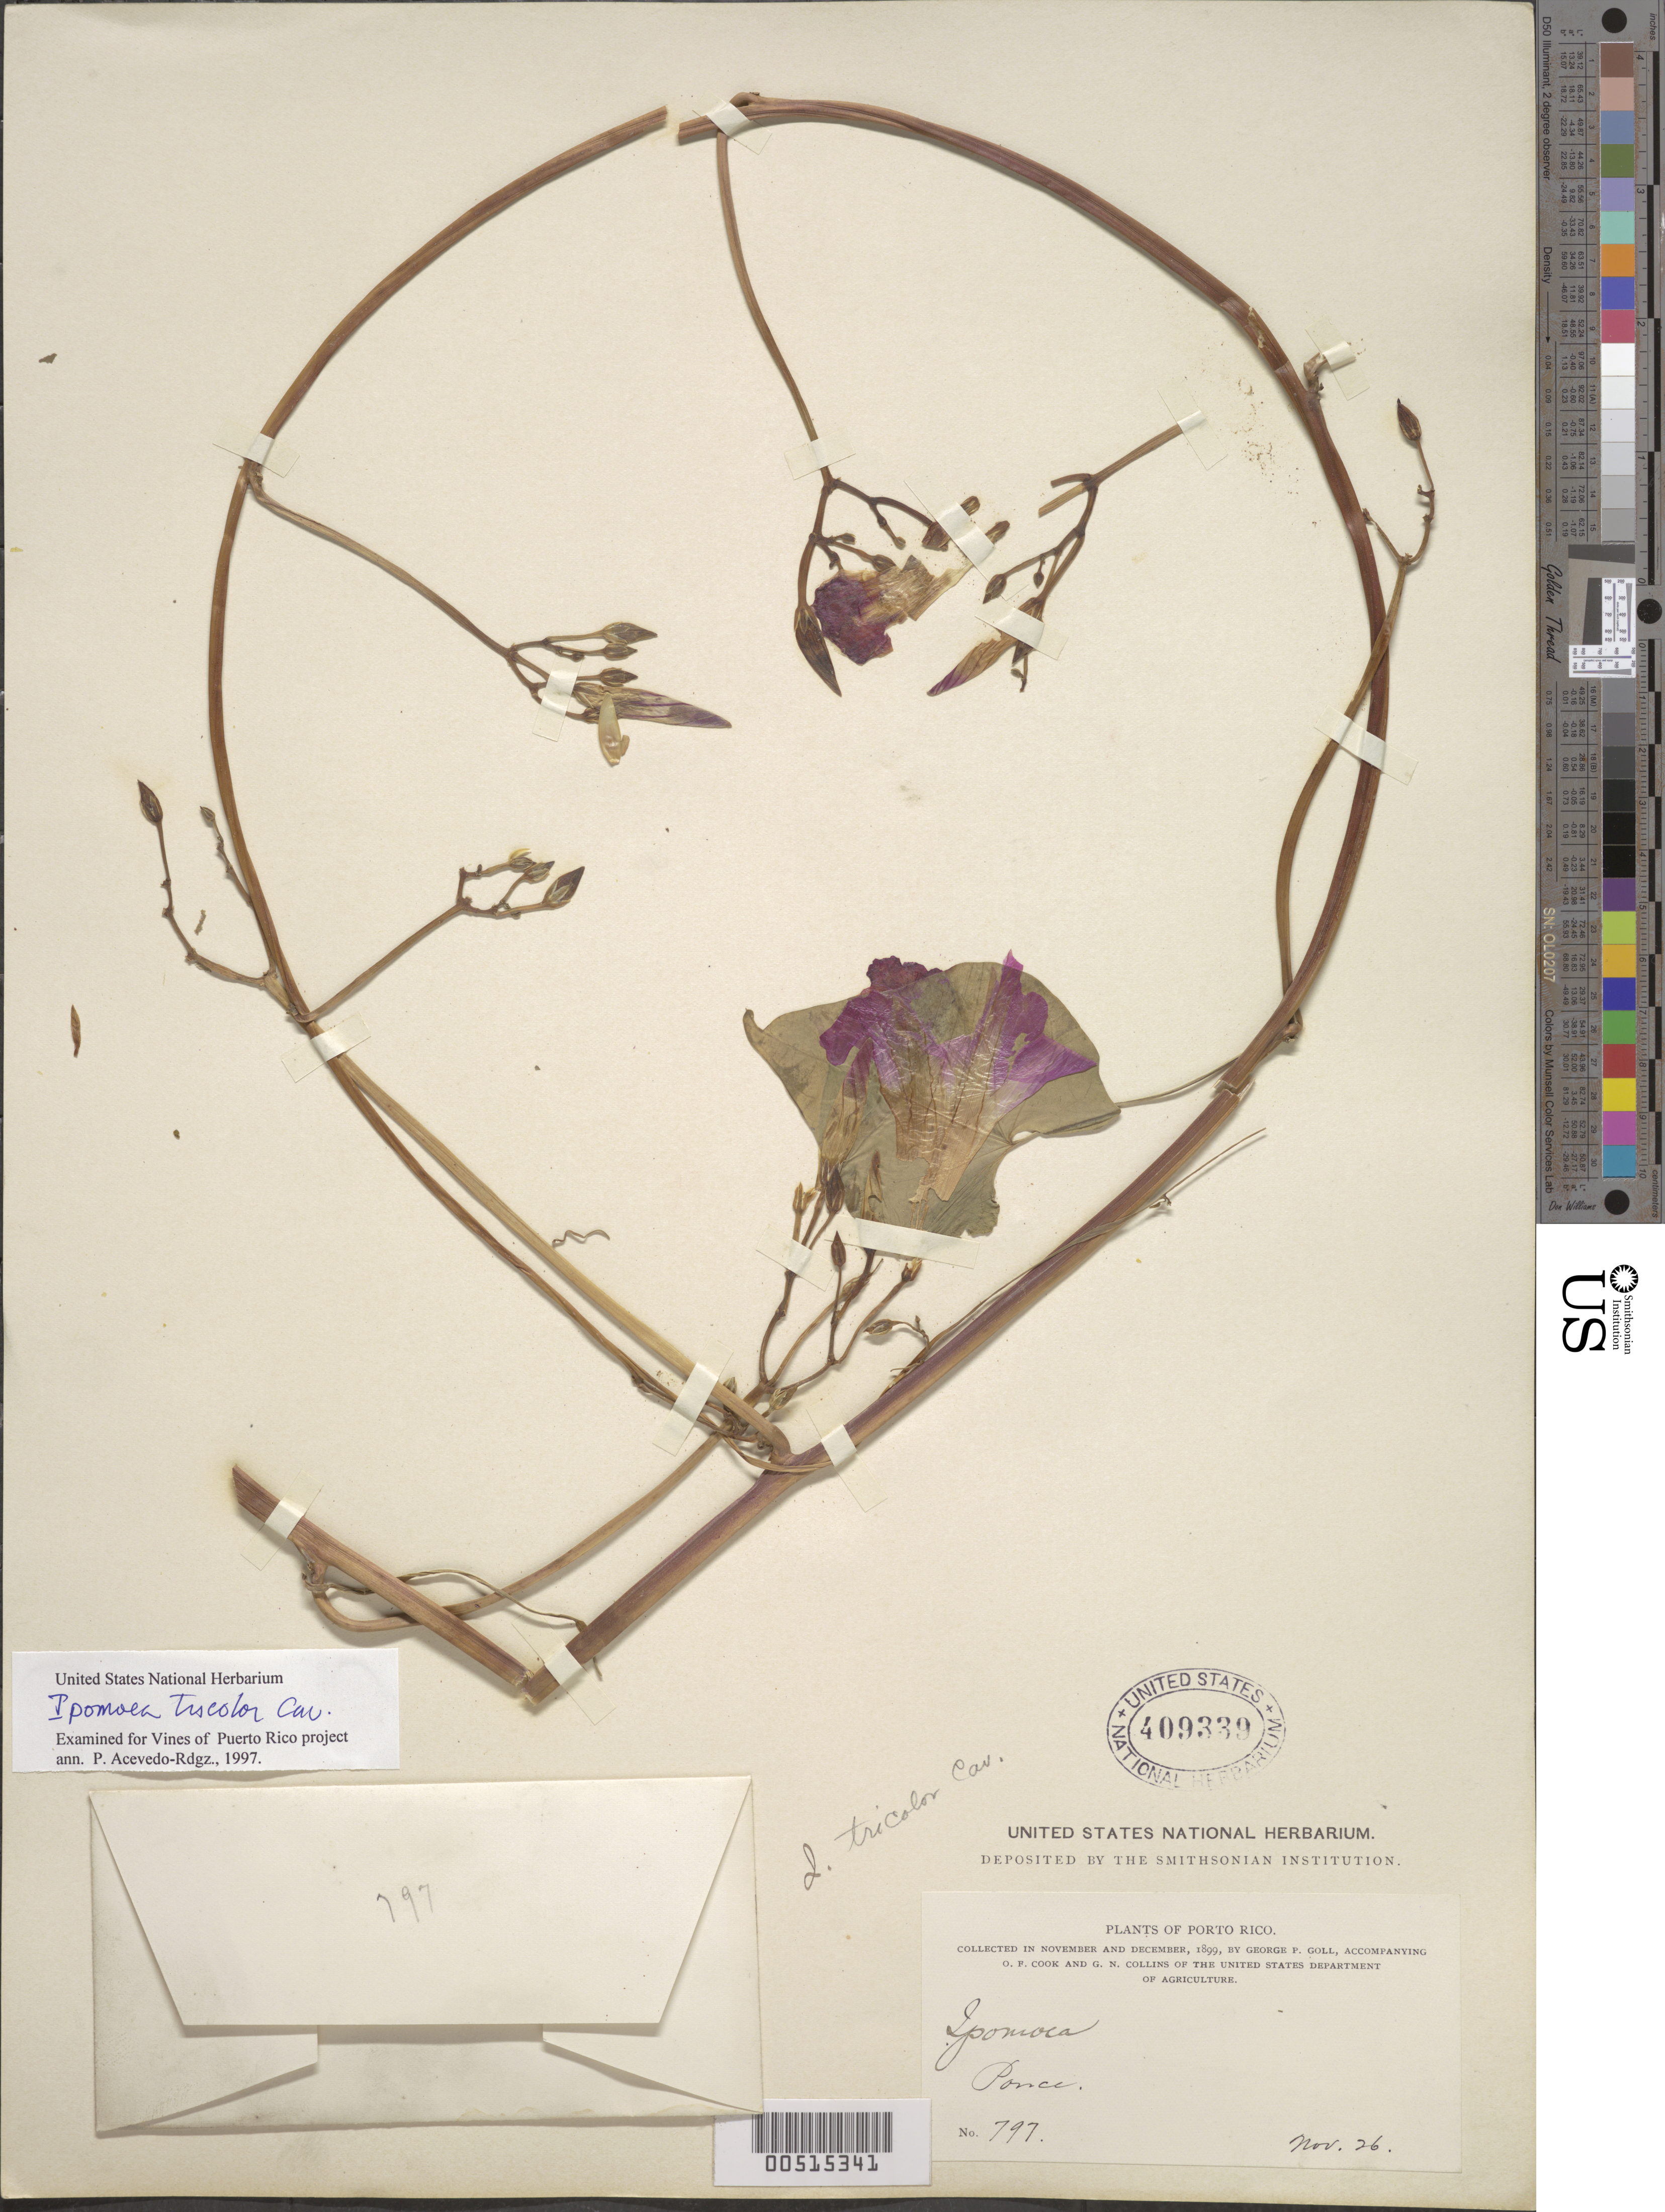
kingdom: Plantae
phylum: Tracheophyta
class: Magnoliopsida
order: Solanales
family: Convolvulaceae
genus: Ipomoea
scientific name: Ipomoea triloba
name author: L.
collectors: G. Goll, O. F. Cook & G. Collins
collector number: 797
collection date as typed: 26 Nov 1899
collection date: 1899-11-26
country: Puerto Rico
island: Greater Antilles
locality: Ponce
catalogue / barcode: US 409339